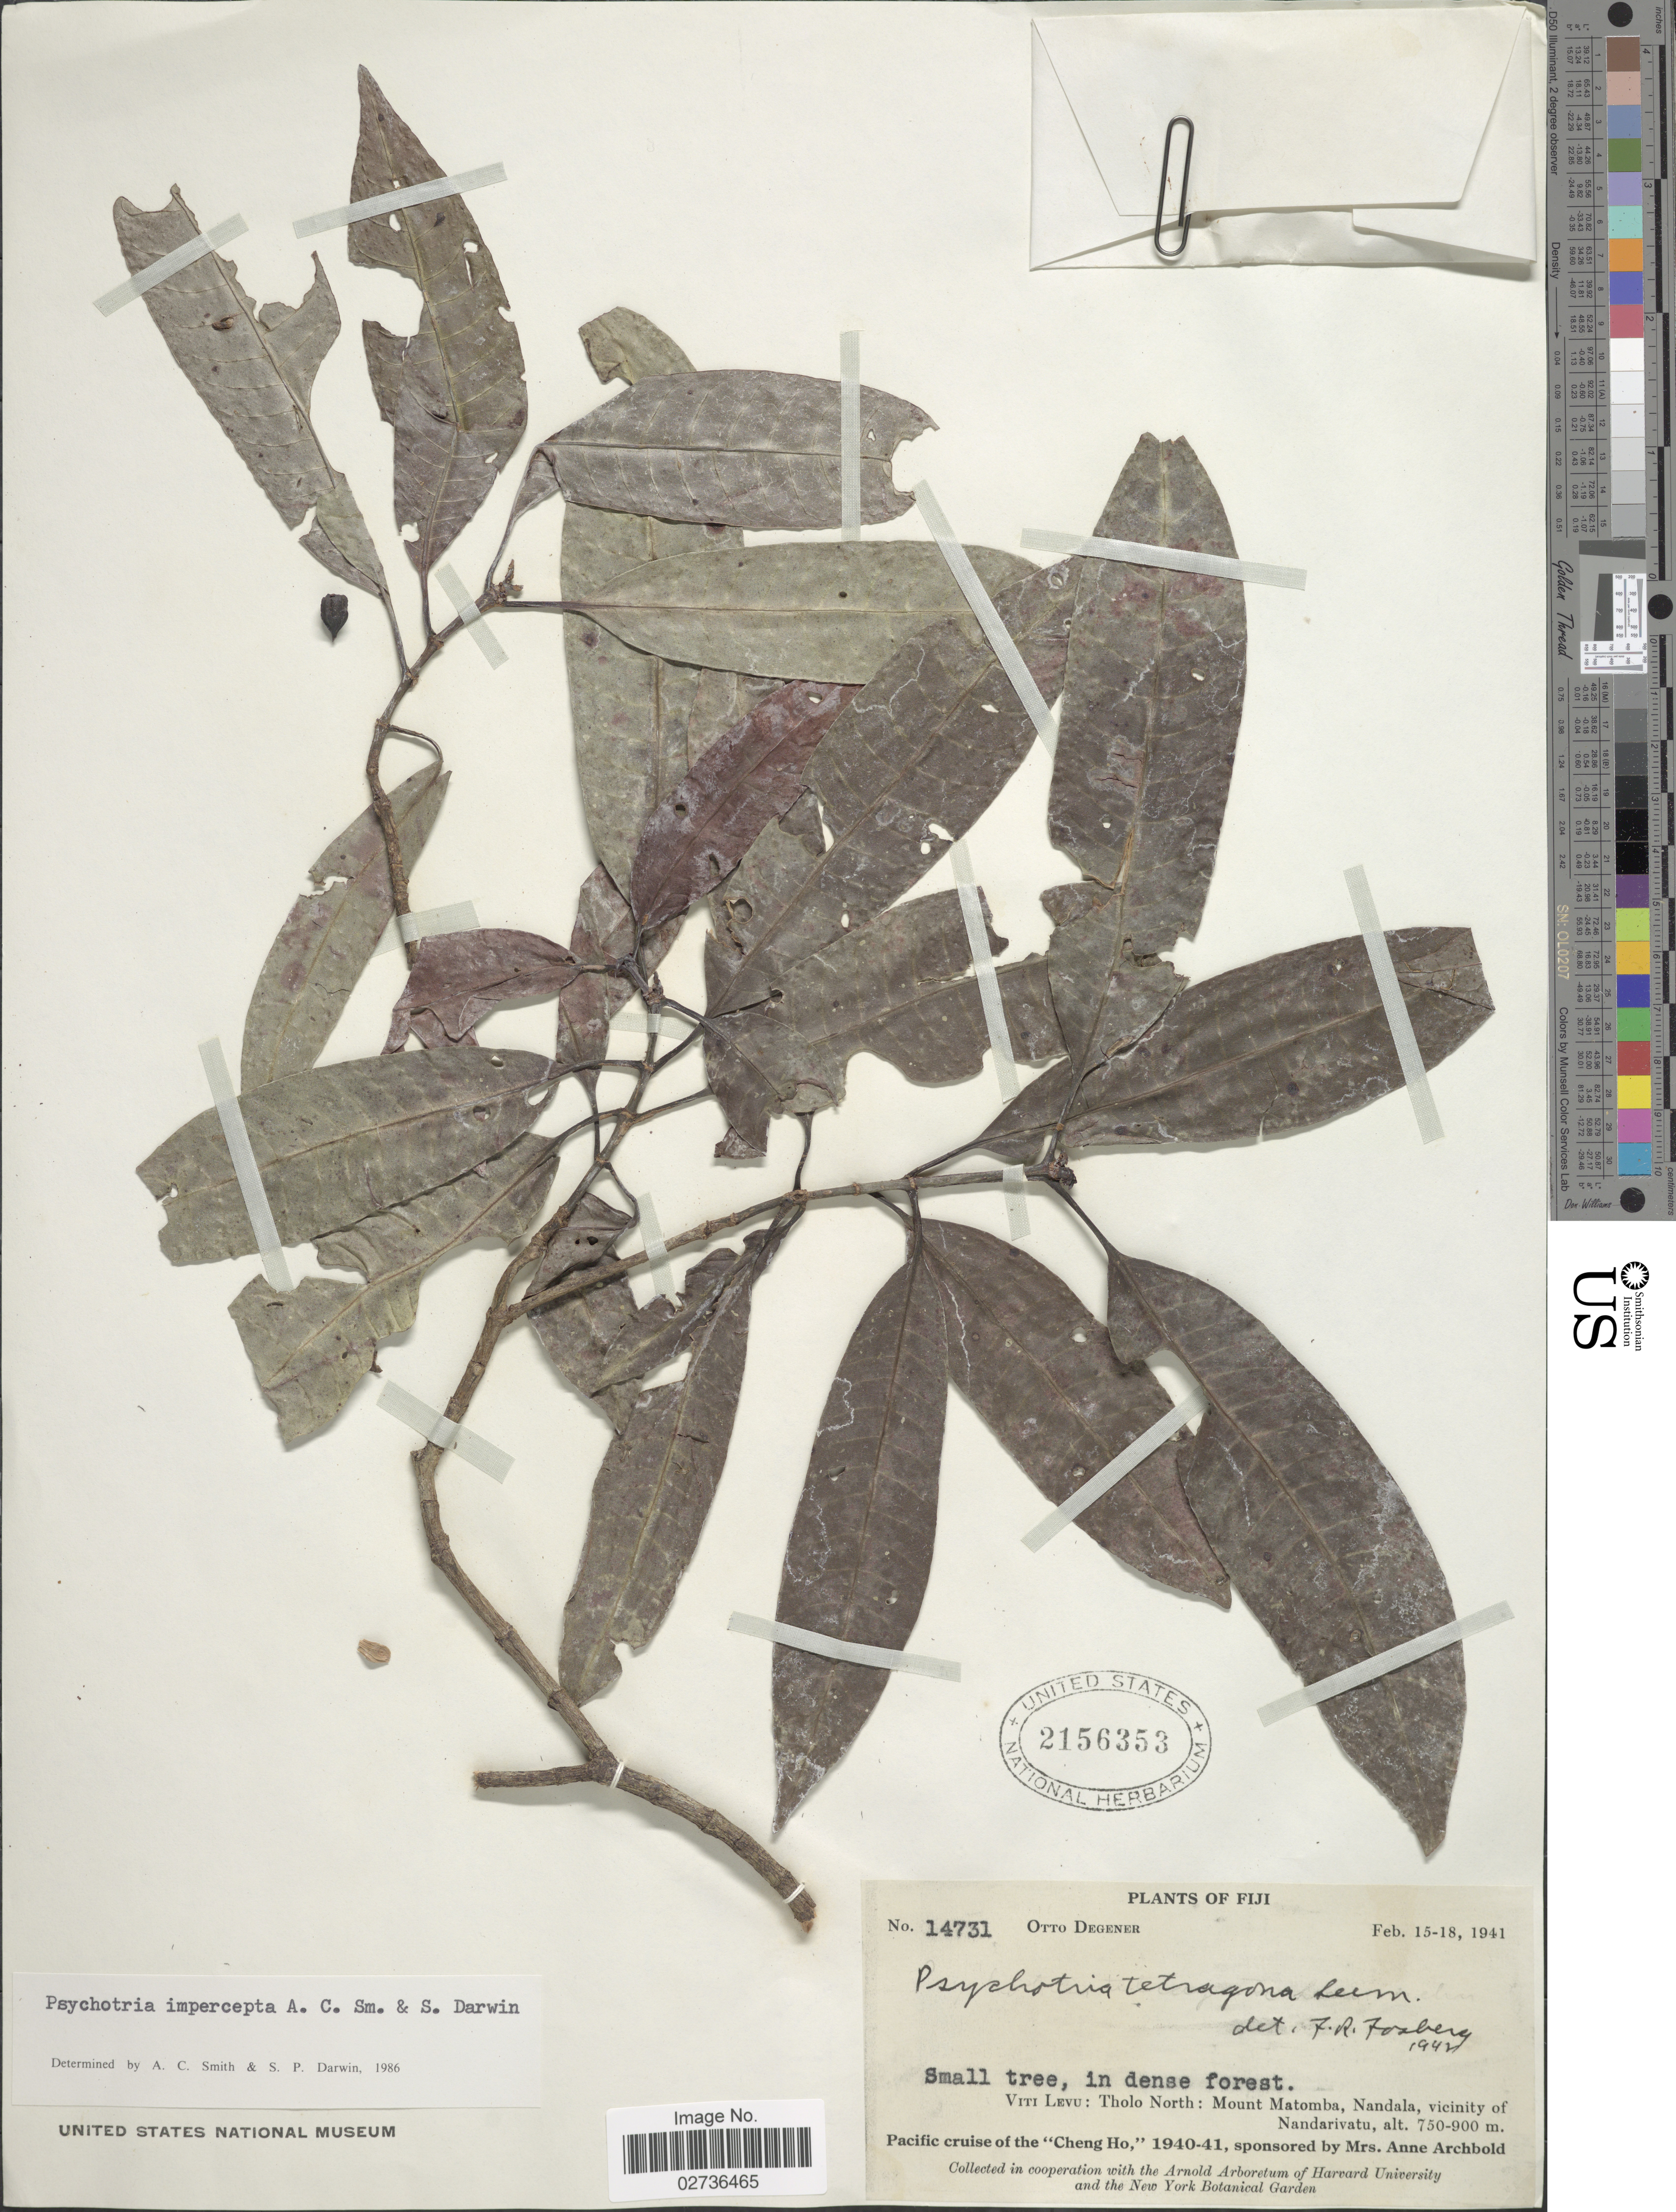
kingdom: Plantae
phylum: Tracheophyta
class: Magnoliopsida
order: Gentianales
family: Rubiaceae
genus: Psychotria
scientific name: Psychotria impercepta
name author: A.C. Sm. & S.P. Darwin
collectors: O. Degener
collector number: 14731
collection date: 1941-02-15/1941-02-18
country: Fiji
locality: Viti Levu: Tholo NOrth: Mount Matomba, Nandala, vicinity of Nandarivatu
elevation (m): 750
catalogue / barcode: US 2156353